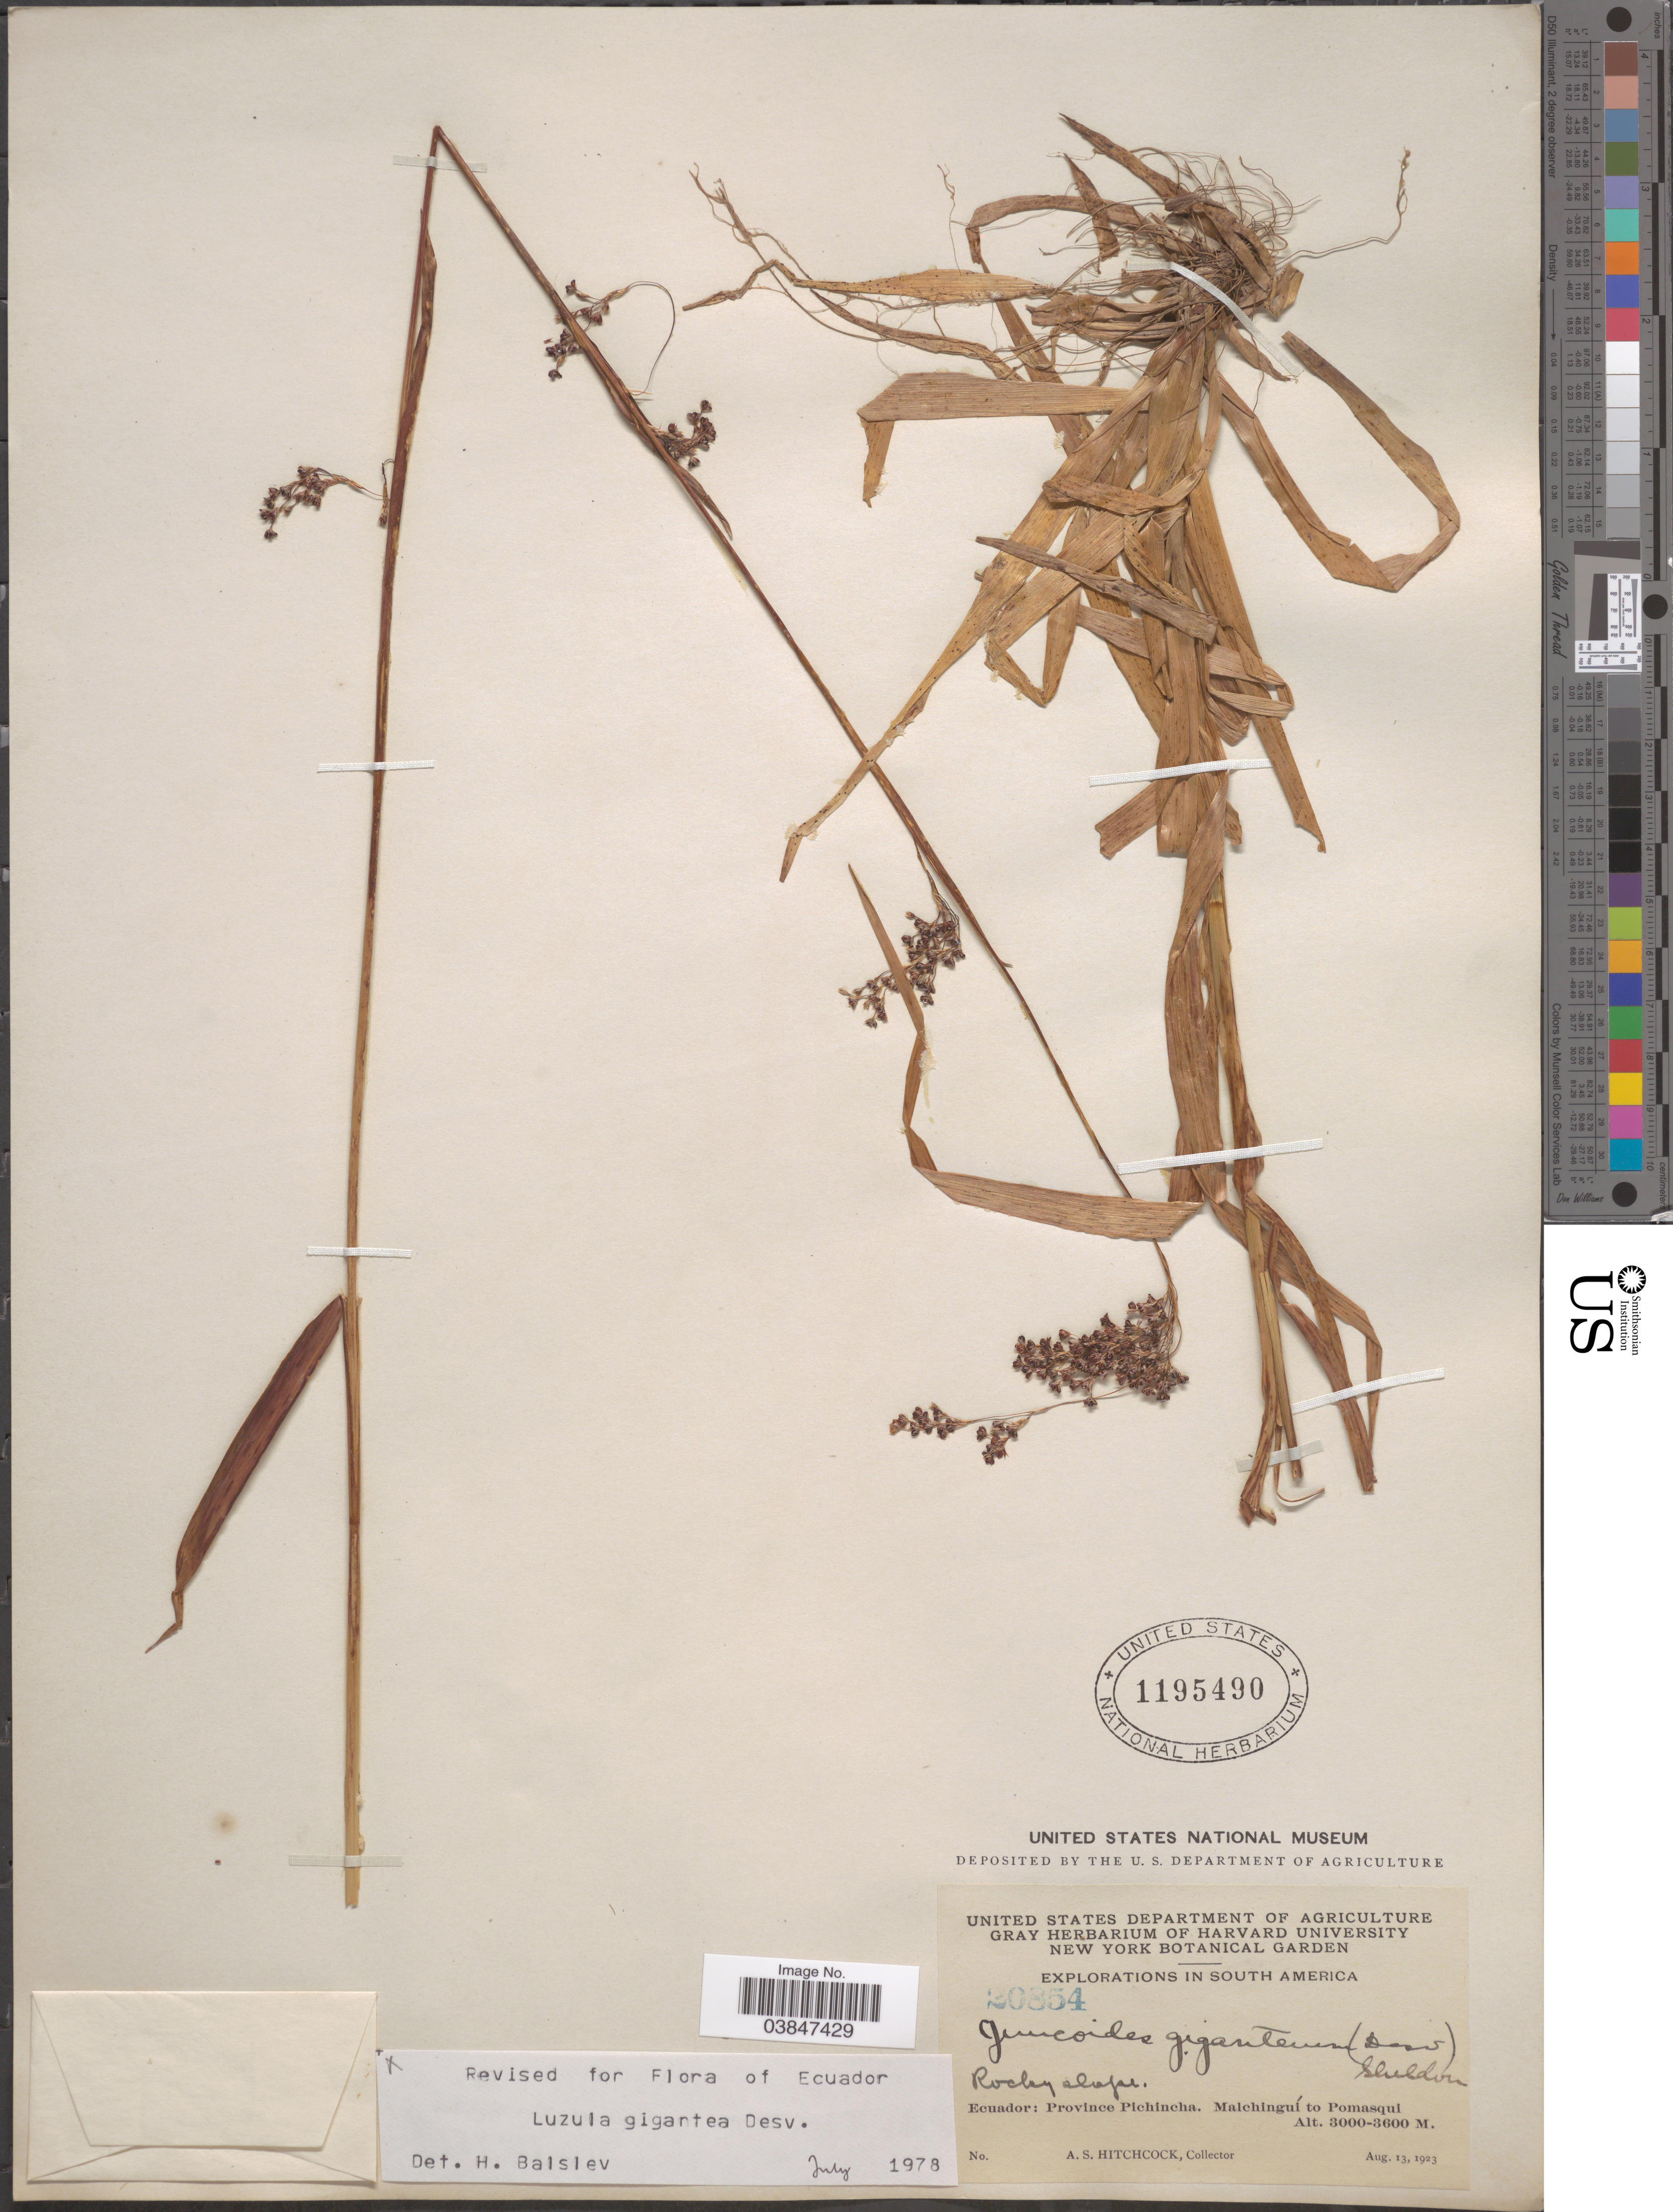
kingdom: Plantae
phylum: Tracheophyta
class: Liliopsida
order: Poales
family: Juncaceae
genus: Luzula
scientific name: Luzula gigantea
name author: Desv.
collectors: A. S. Hitchcock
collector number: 20854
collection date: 1923-08-13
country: Ecuador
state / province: Pichincha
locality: Malchinguí to Pomasqui.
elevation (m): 3000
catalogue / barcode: US 1195490